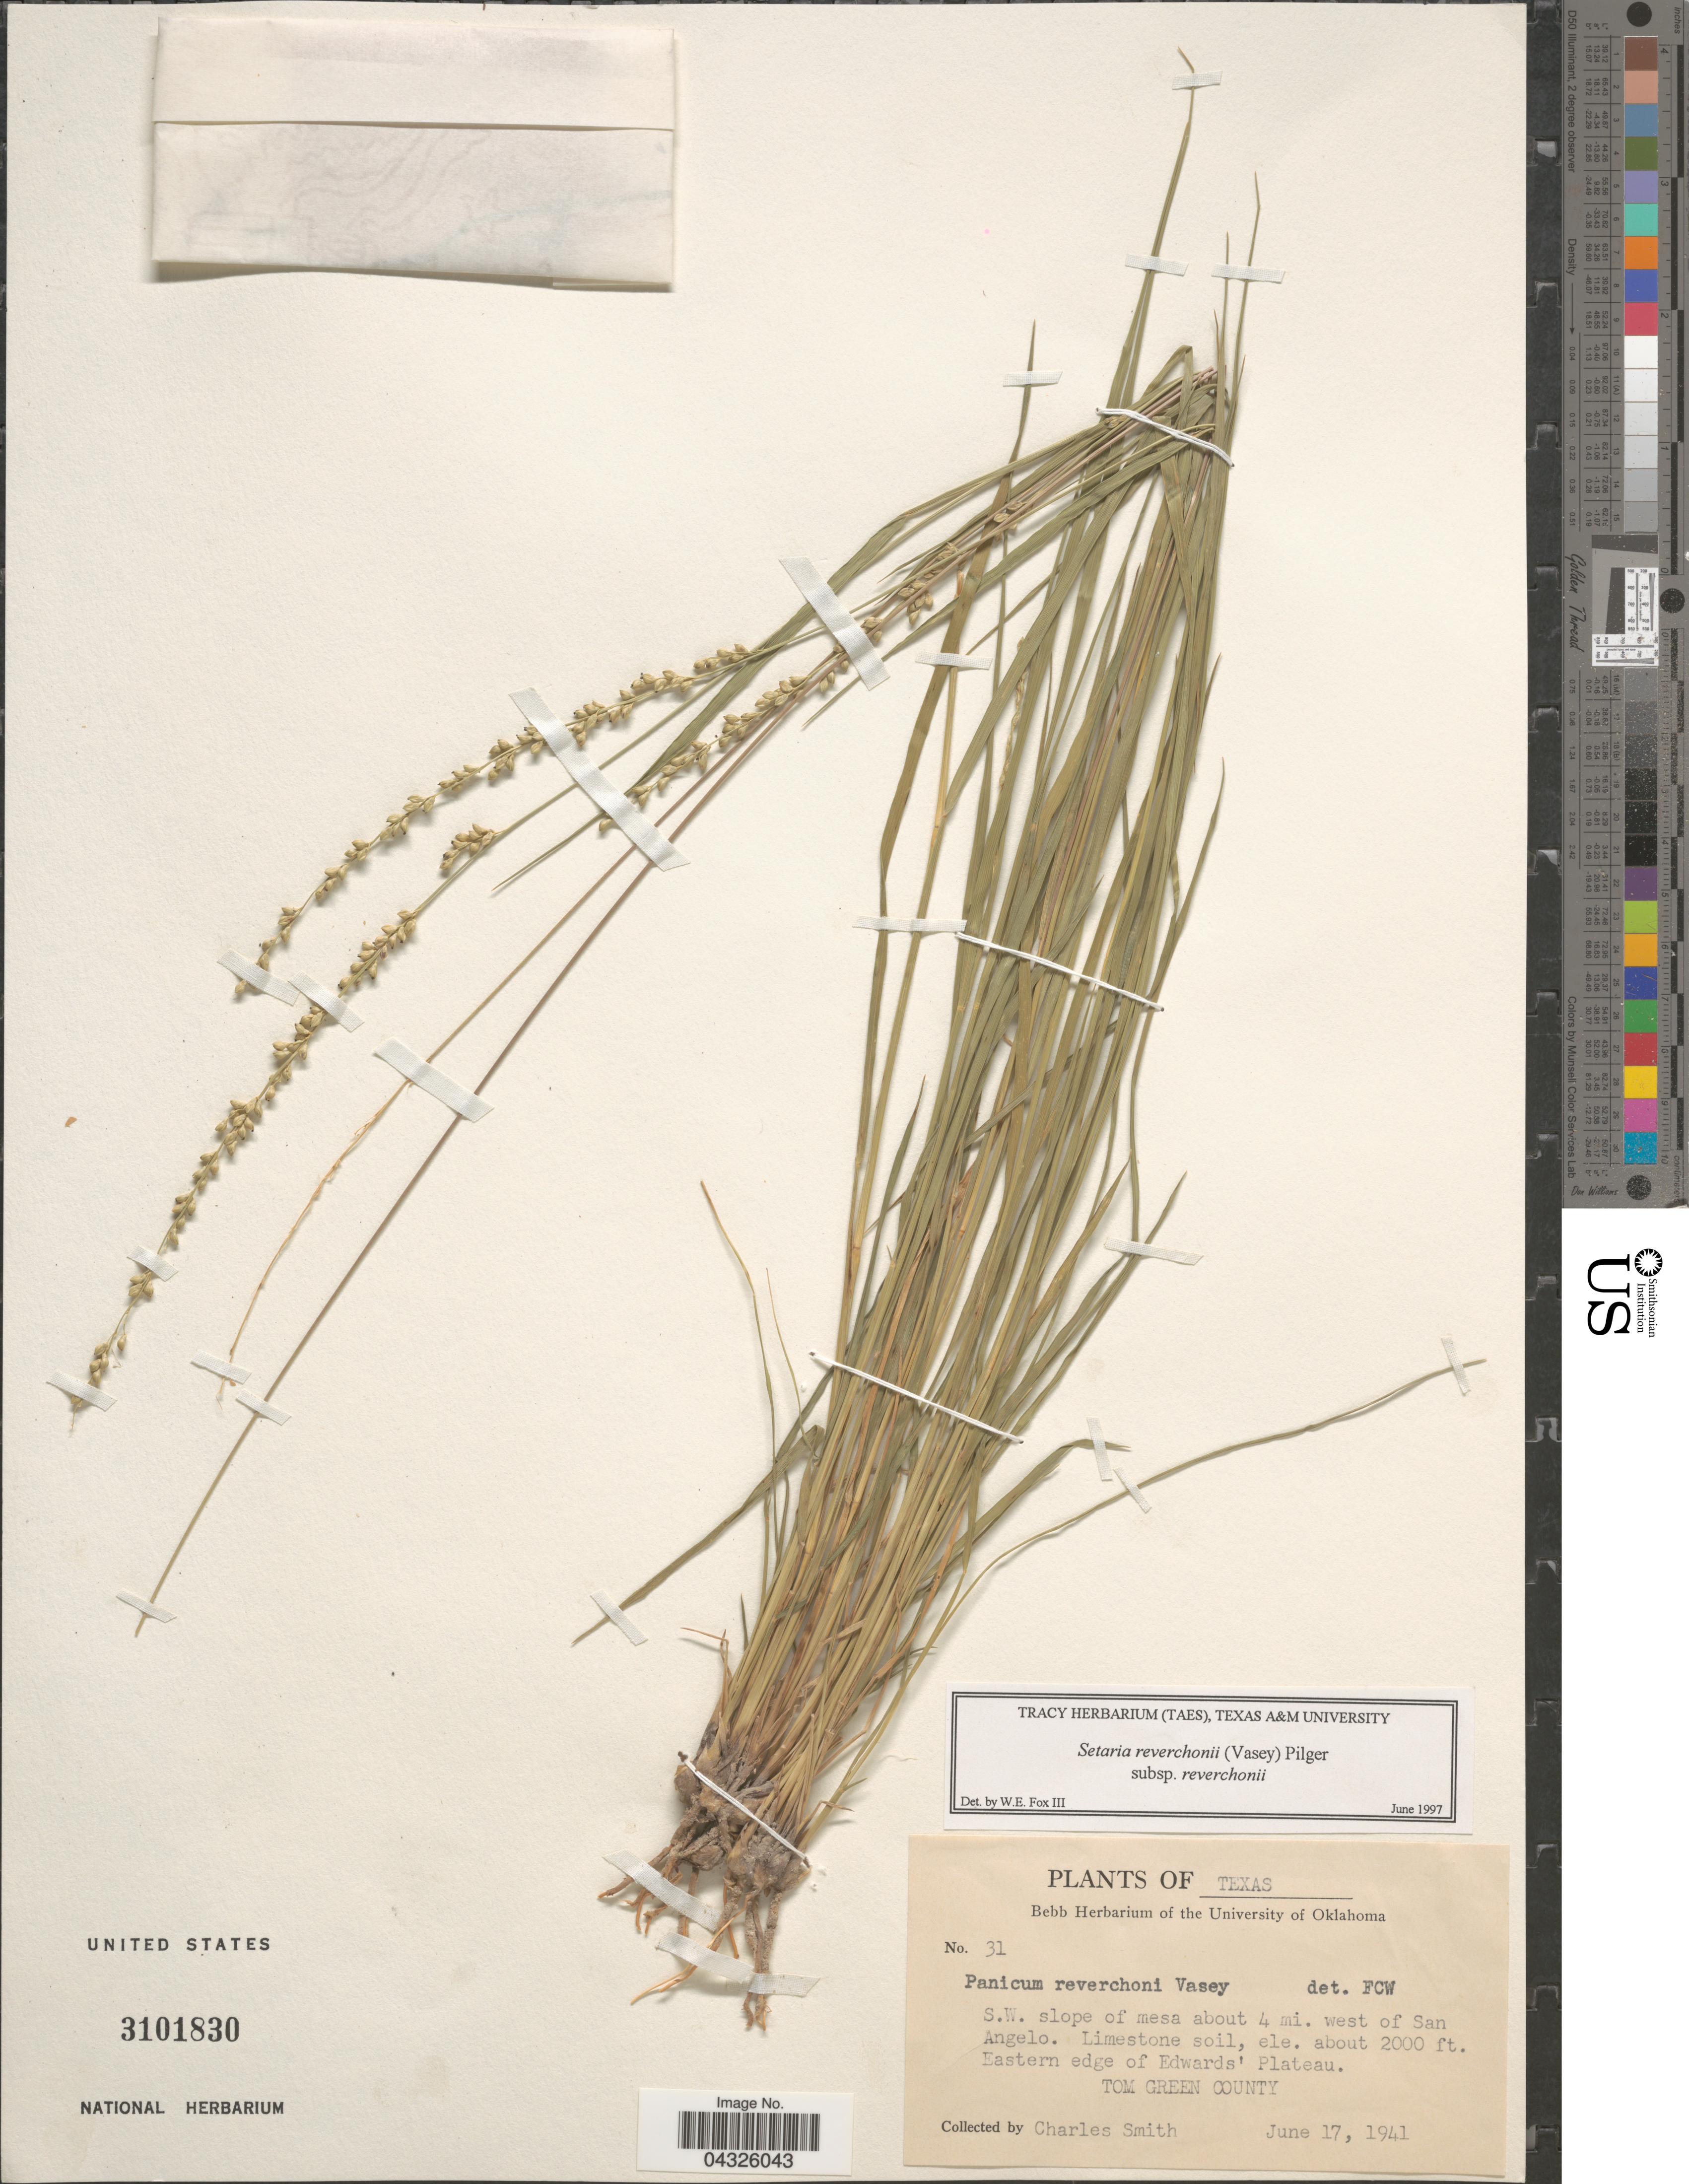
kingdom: Plantae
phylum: Tracheophyta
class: Liliopsida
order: Poales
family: Poaceae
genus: Setaria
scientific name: Setaria reverchonii subsp. reverchonii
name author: (Vasey) Pilg.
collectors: C. Smith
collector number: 31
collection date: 1941-06-17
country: United States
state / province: Texas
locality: S.W. slope of mesa about 4 mi. west of San Angelo. Eastern edge of Edwards' Plateau. Tom Green County.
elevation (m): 610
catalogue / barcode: US 3101830